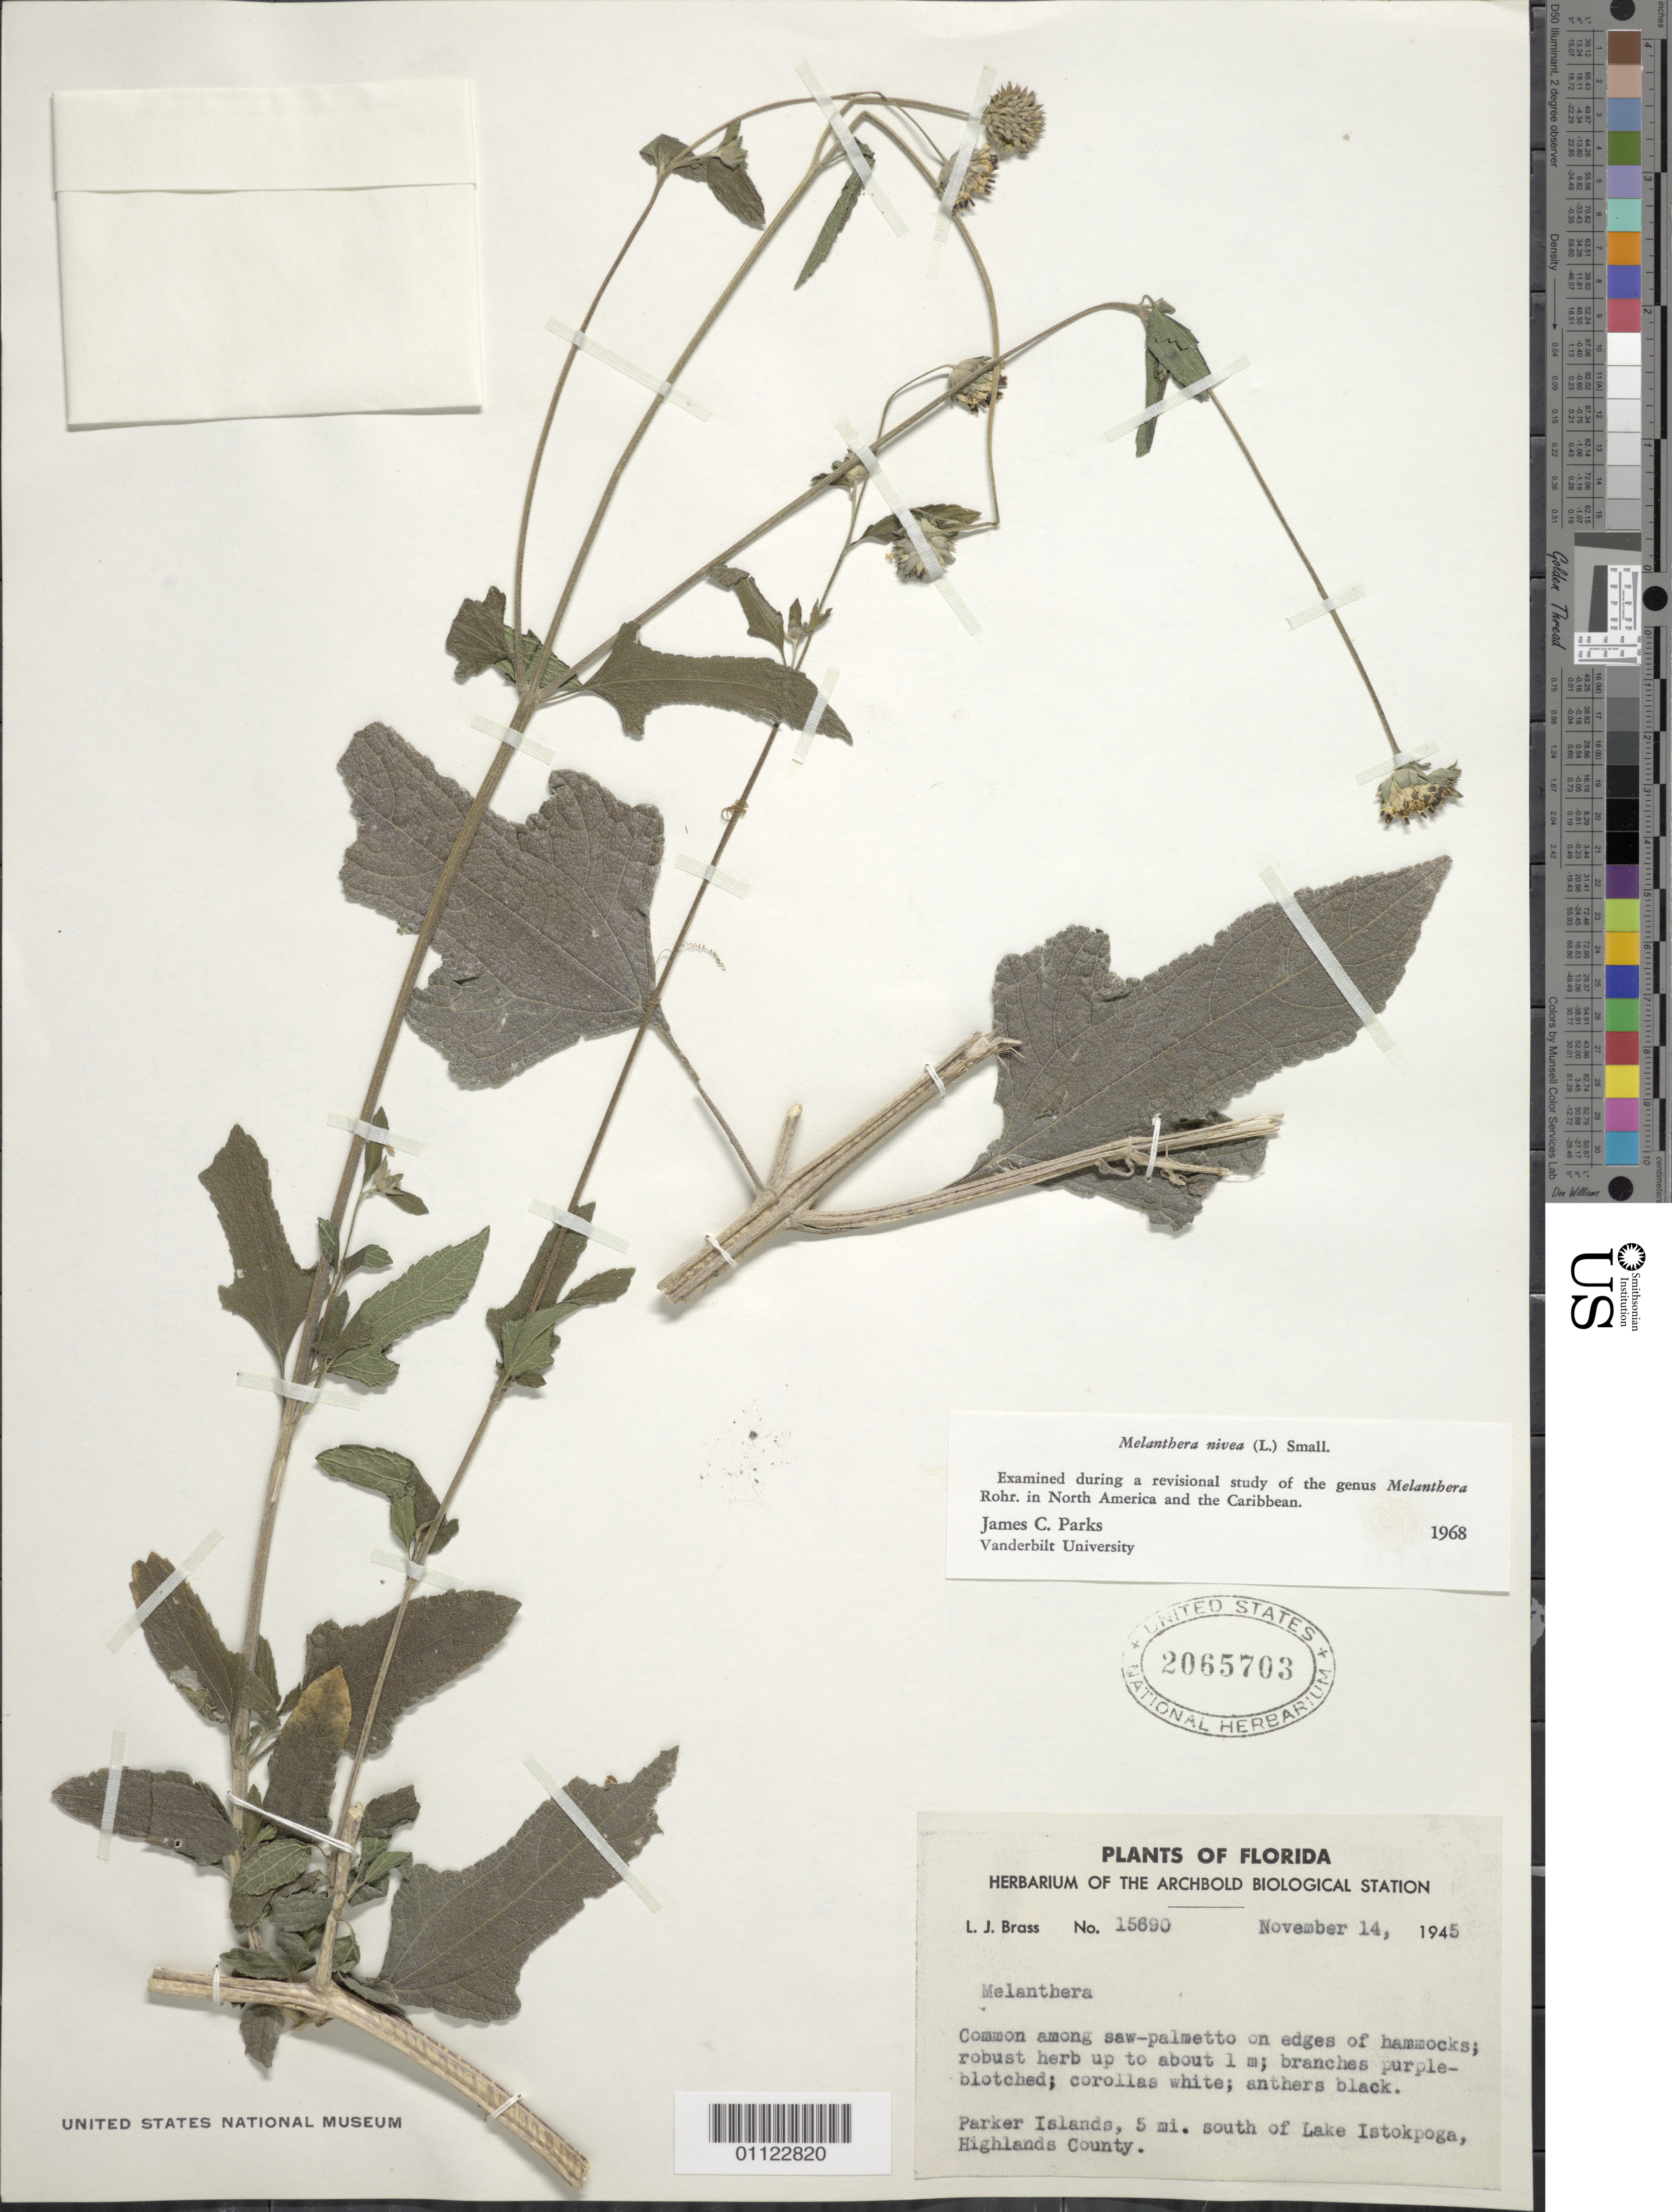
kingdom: Plantae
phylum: Tracheophyta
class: Magnoliopsida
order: Asterales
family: Asteraceae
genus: Melanthera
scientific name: Melanthera nivea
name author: (L.) Small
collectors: L. J. Brass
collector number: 15690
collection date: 1945-11-14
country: United States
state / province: Florida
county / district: Highlands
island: Parker Is.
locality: Parker Islands, 5 mi. S of Lake Istokpoga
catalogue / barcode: US 2065703